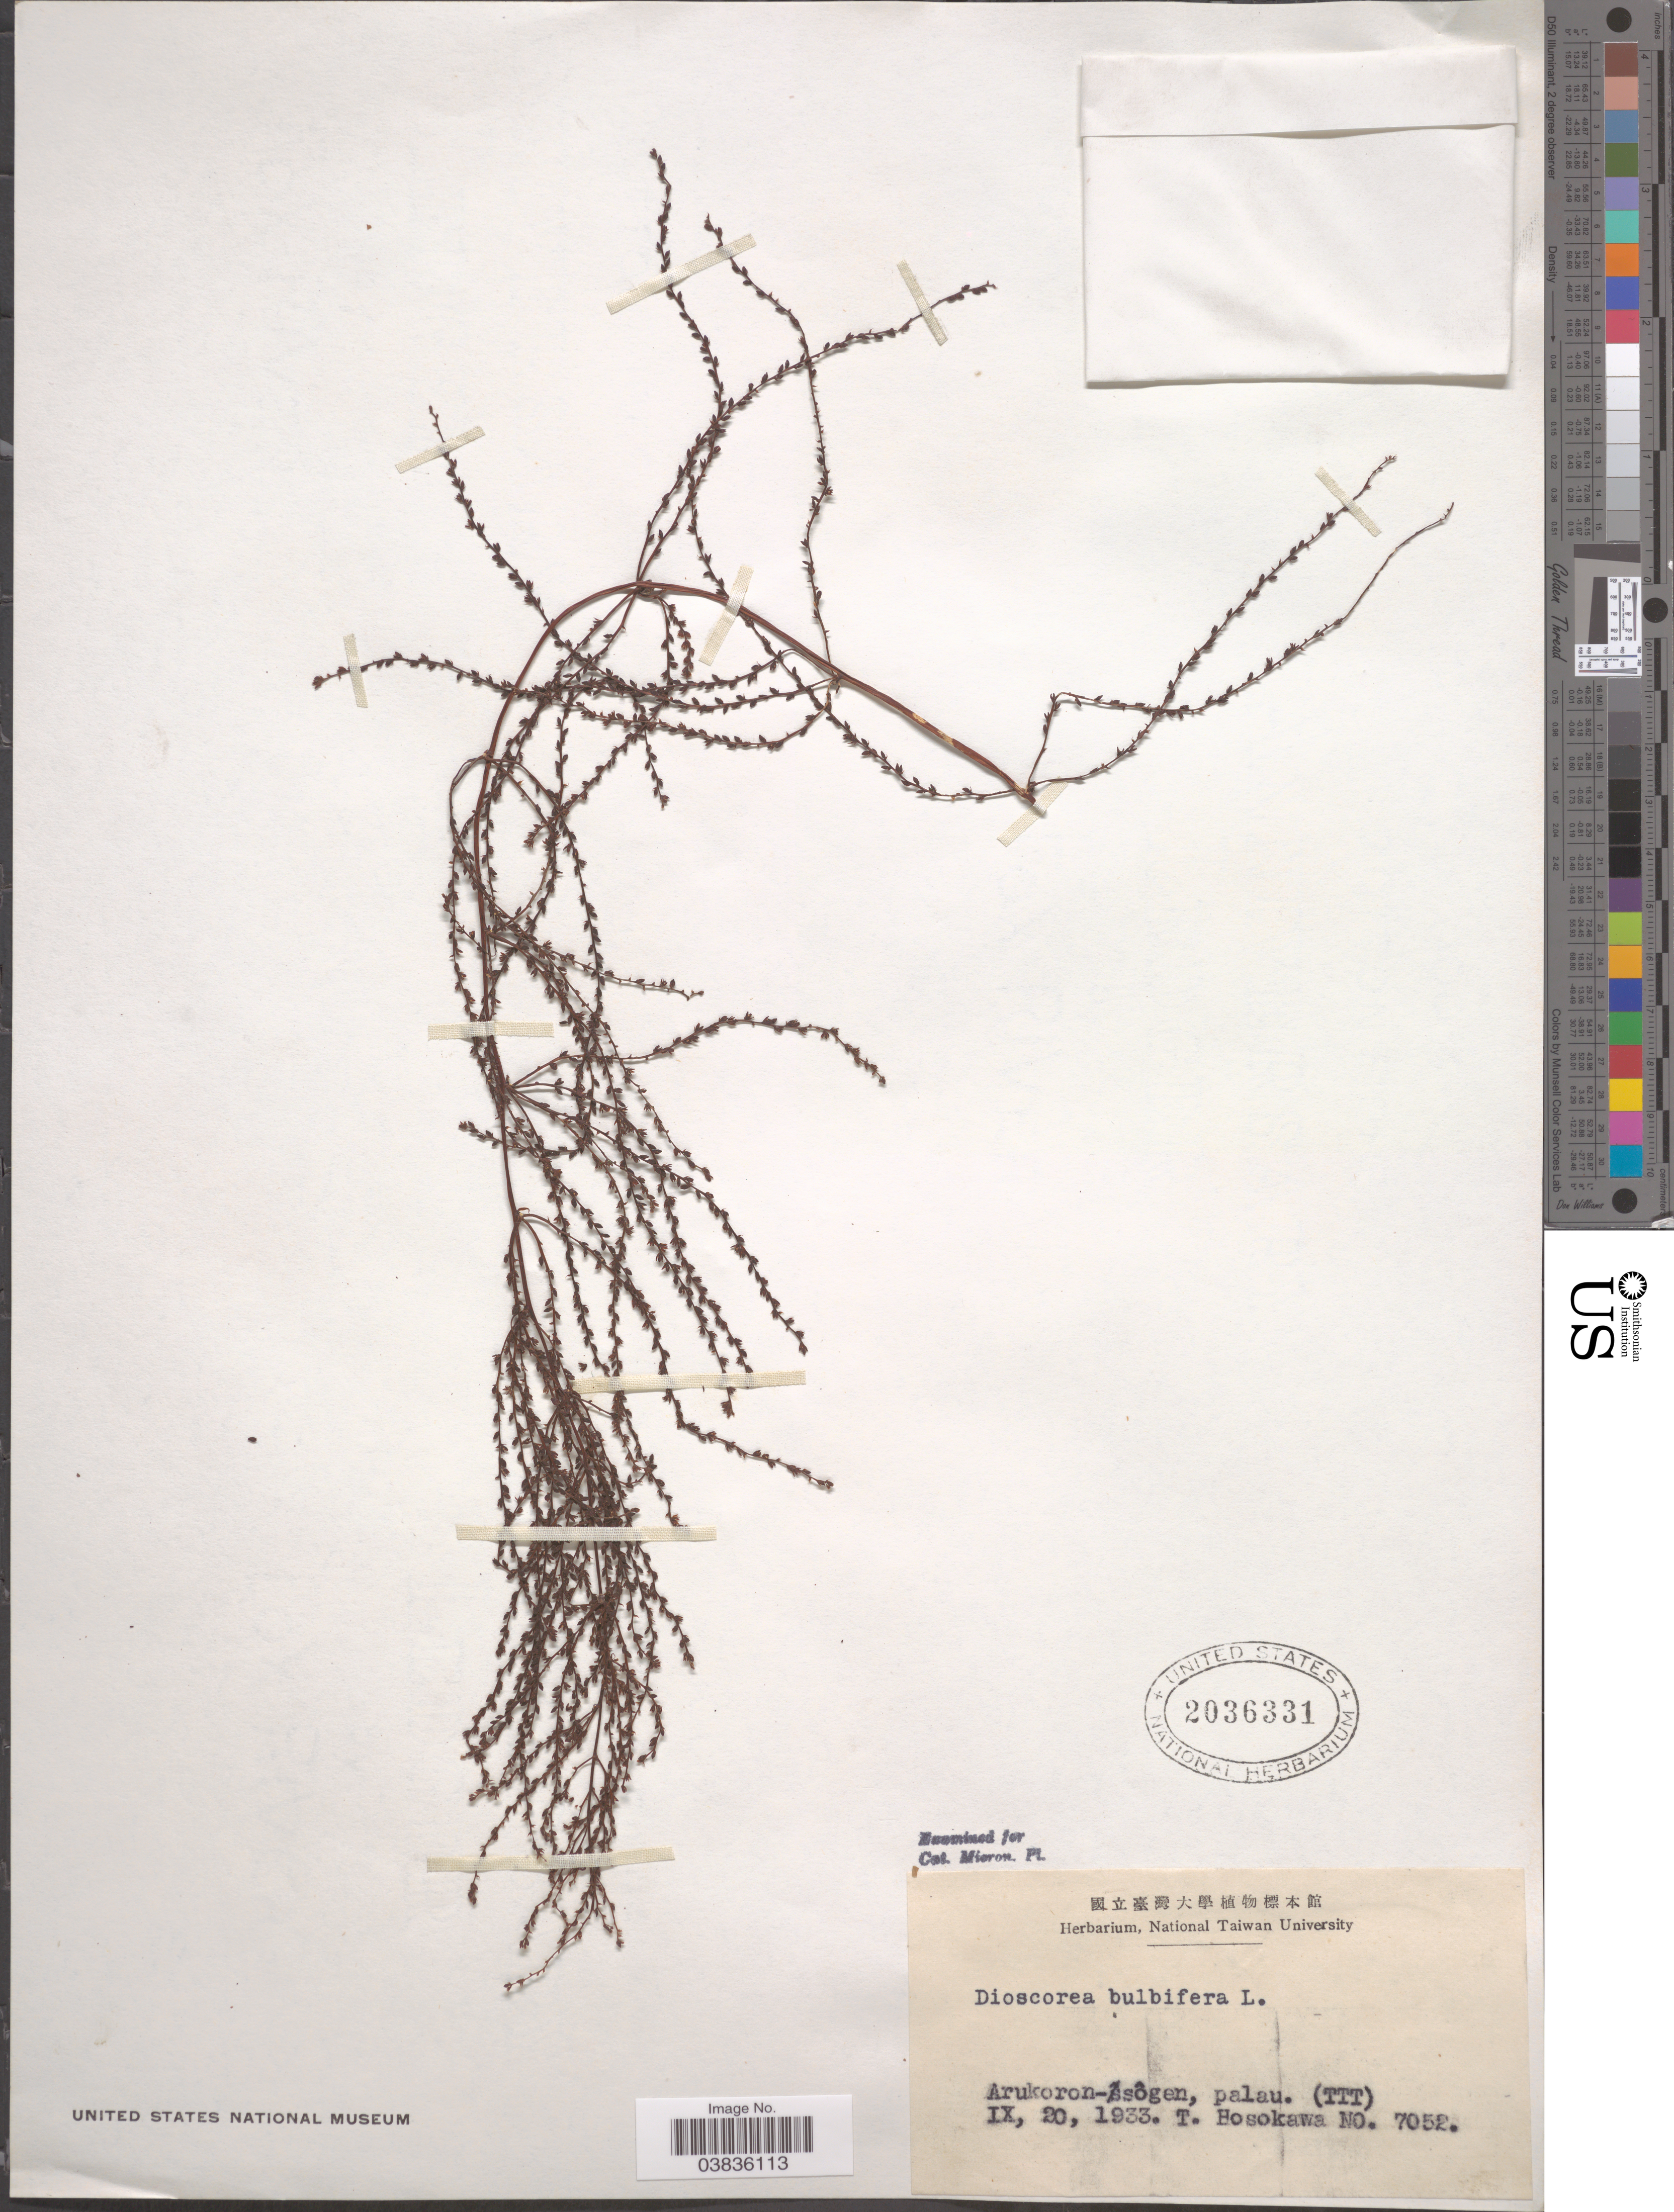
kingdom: Plantae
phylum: Tracheophyta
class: Liliopsida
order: Dioscoreales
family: Dioscoreaceae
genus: Dioscorea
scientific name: Dioscorea bulbifera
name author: L.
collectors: T. Hosokawa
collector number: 7052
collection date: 1933-09-20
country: Palau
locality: Arukoron-sôgen, palau. (TTT).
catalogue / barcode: US 2036331